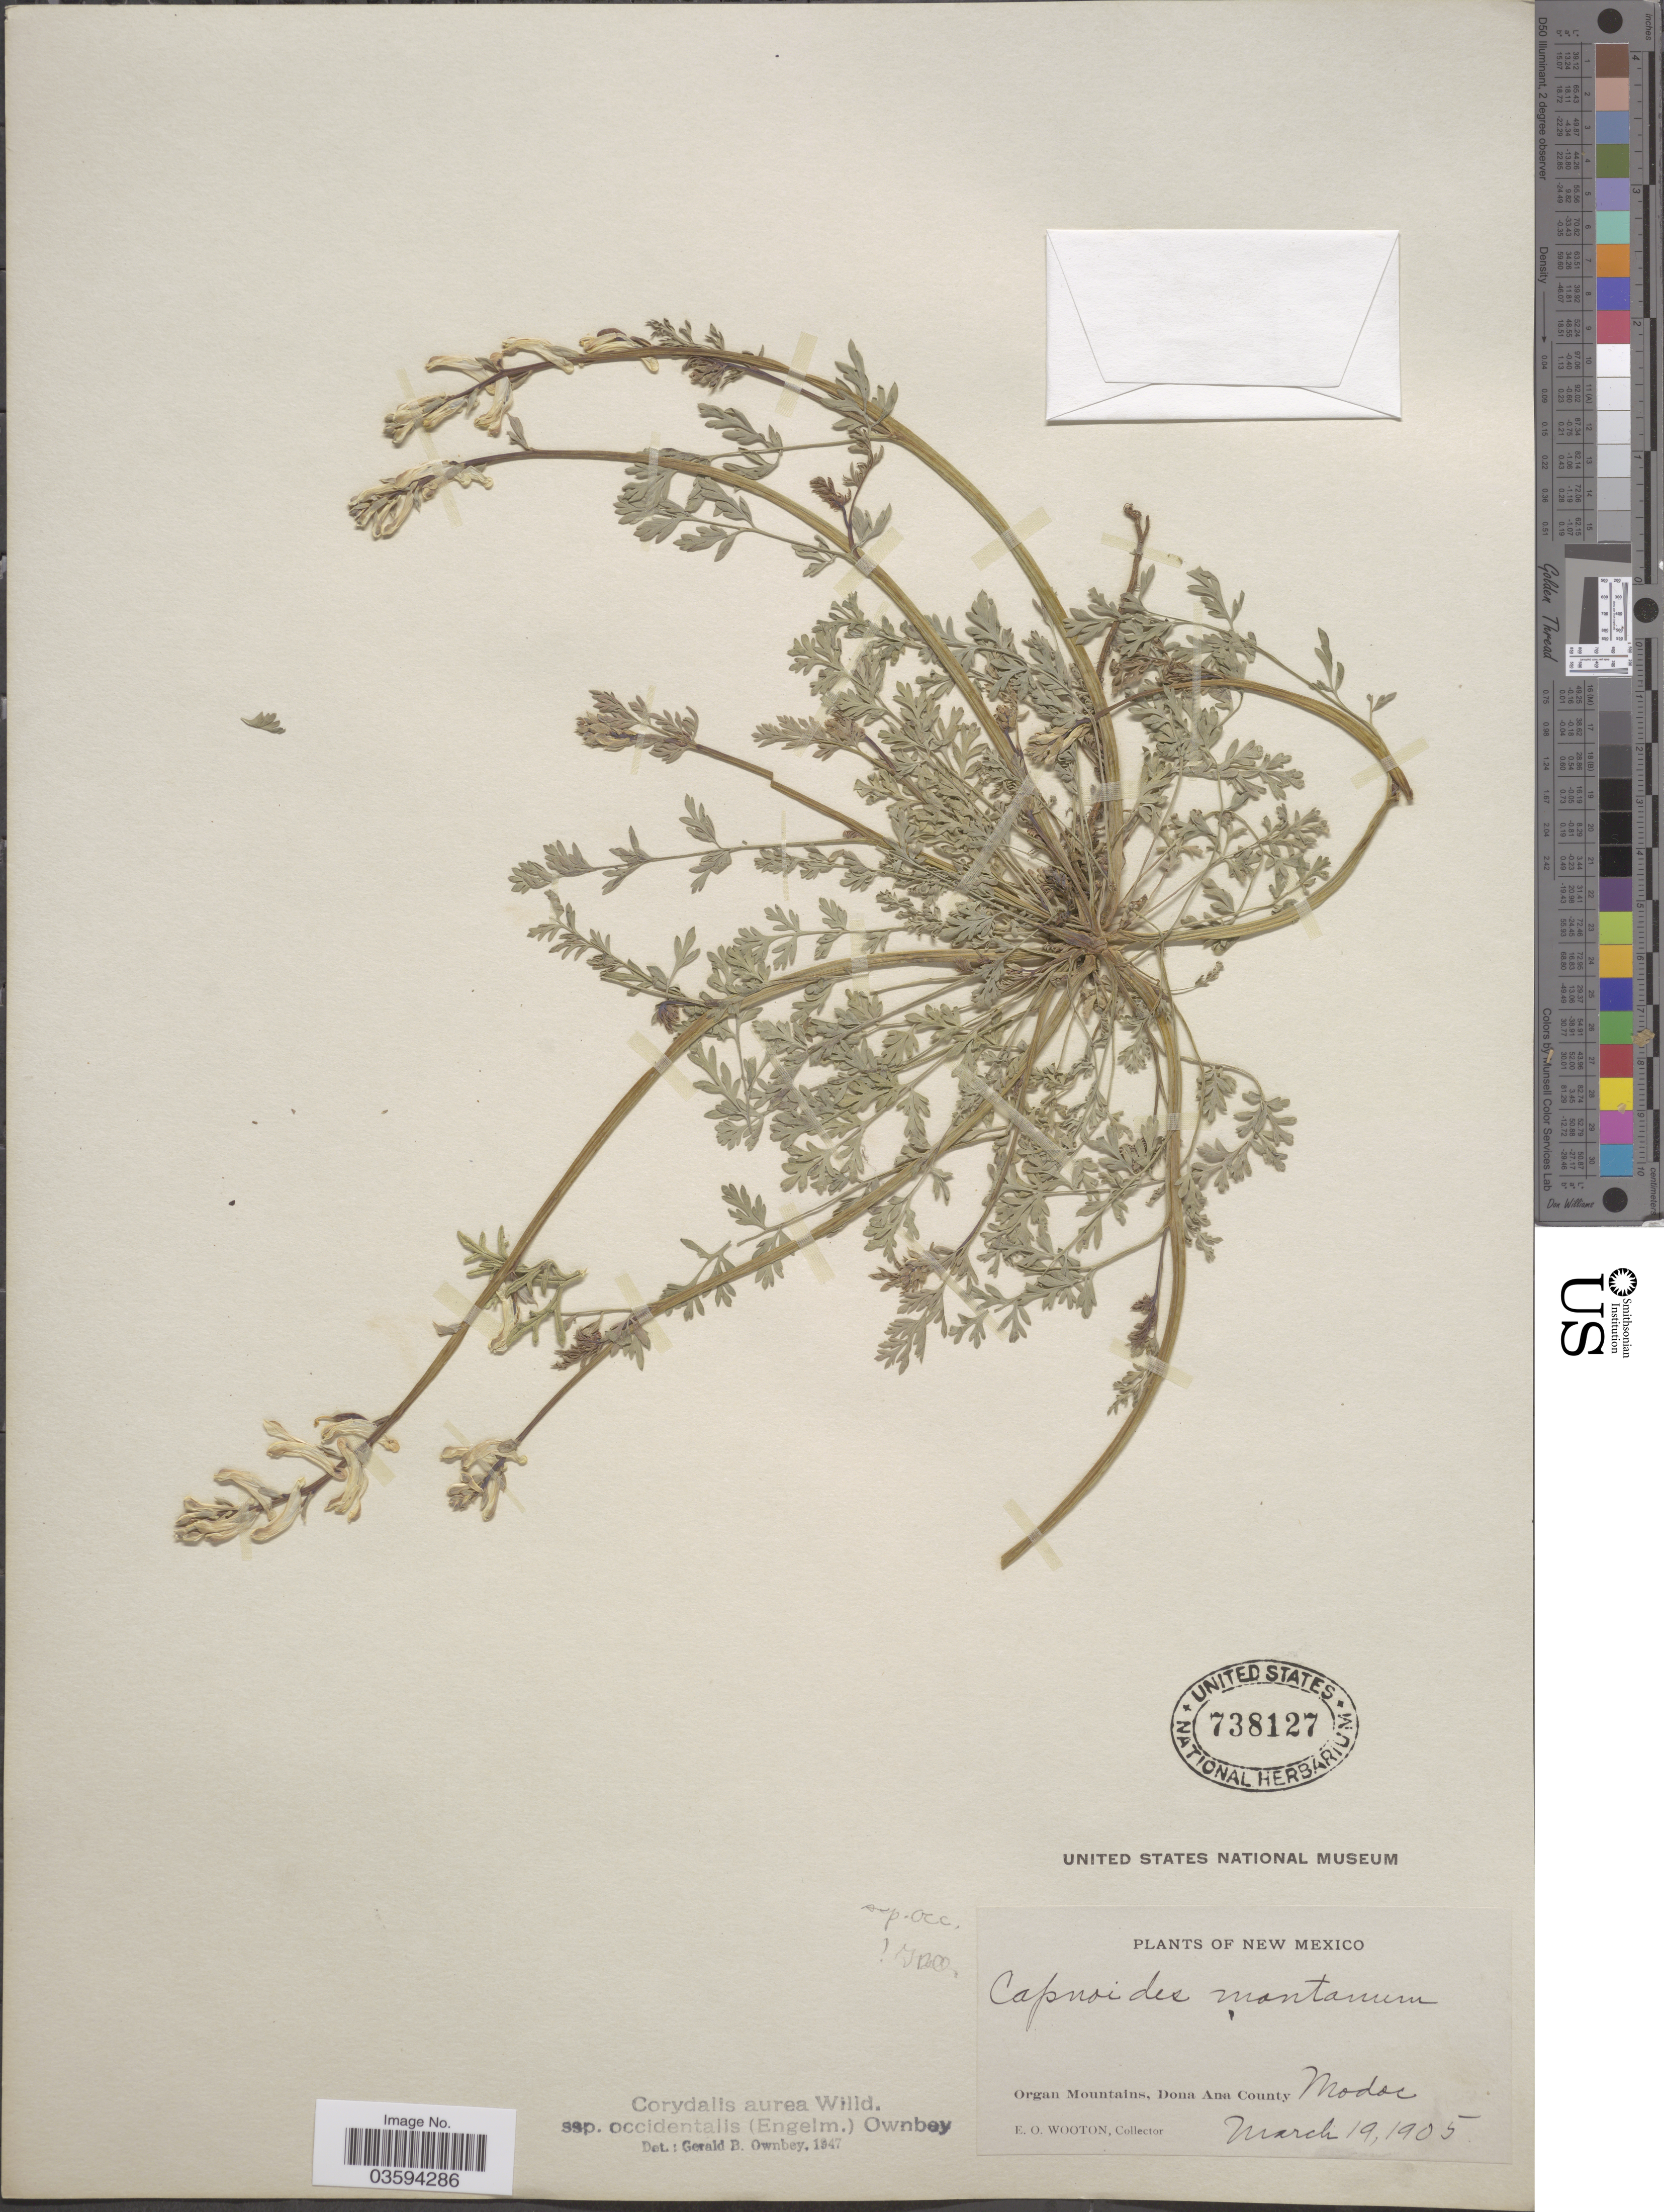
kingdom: Plantae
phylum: Tracheophyta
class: Magnoliopsida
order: Ranunculales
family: Papaveraceae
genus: Corydalis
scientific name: Corydalis aurea subsp. occidentalis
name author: Willd.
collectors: E. O. Wooton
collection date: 1905-03-19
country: United States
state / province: New Mexico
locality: Organ Mountains, Dona Ana County. Modoc.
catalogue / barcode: US 738127